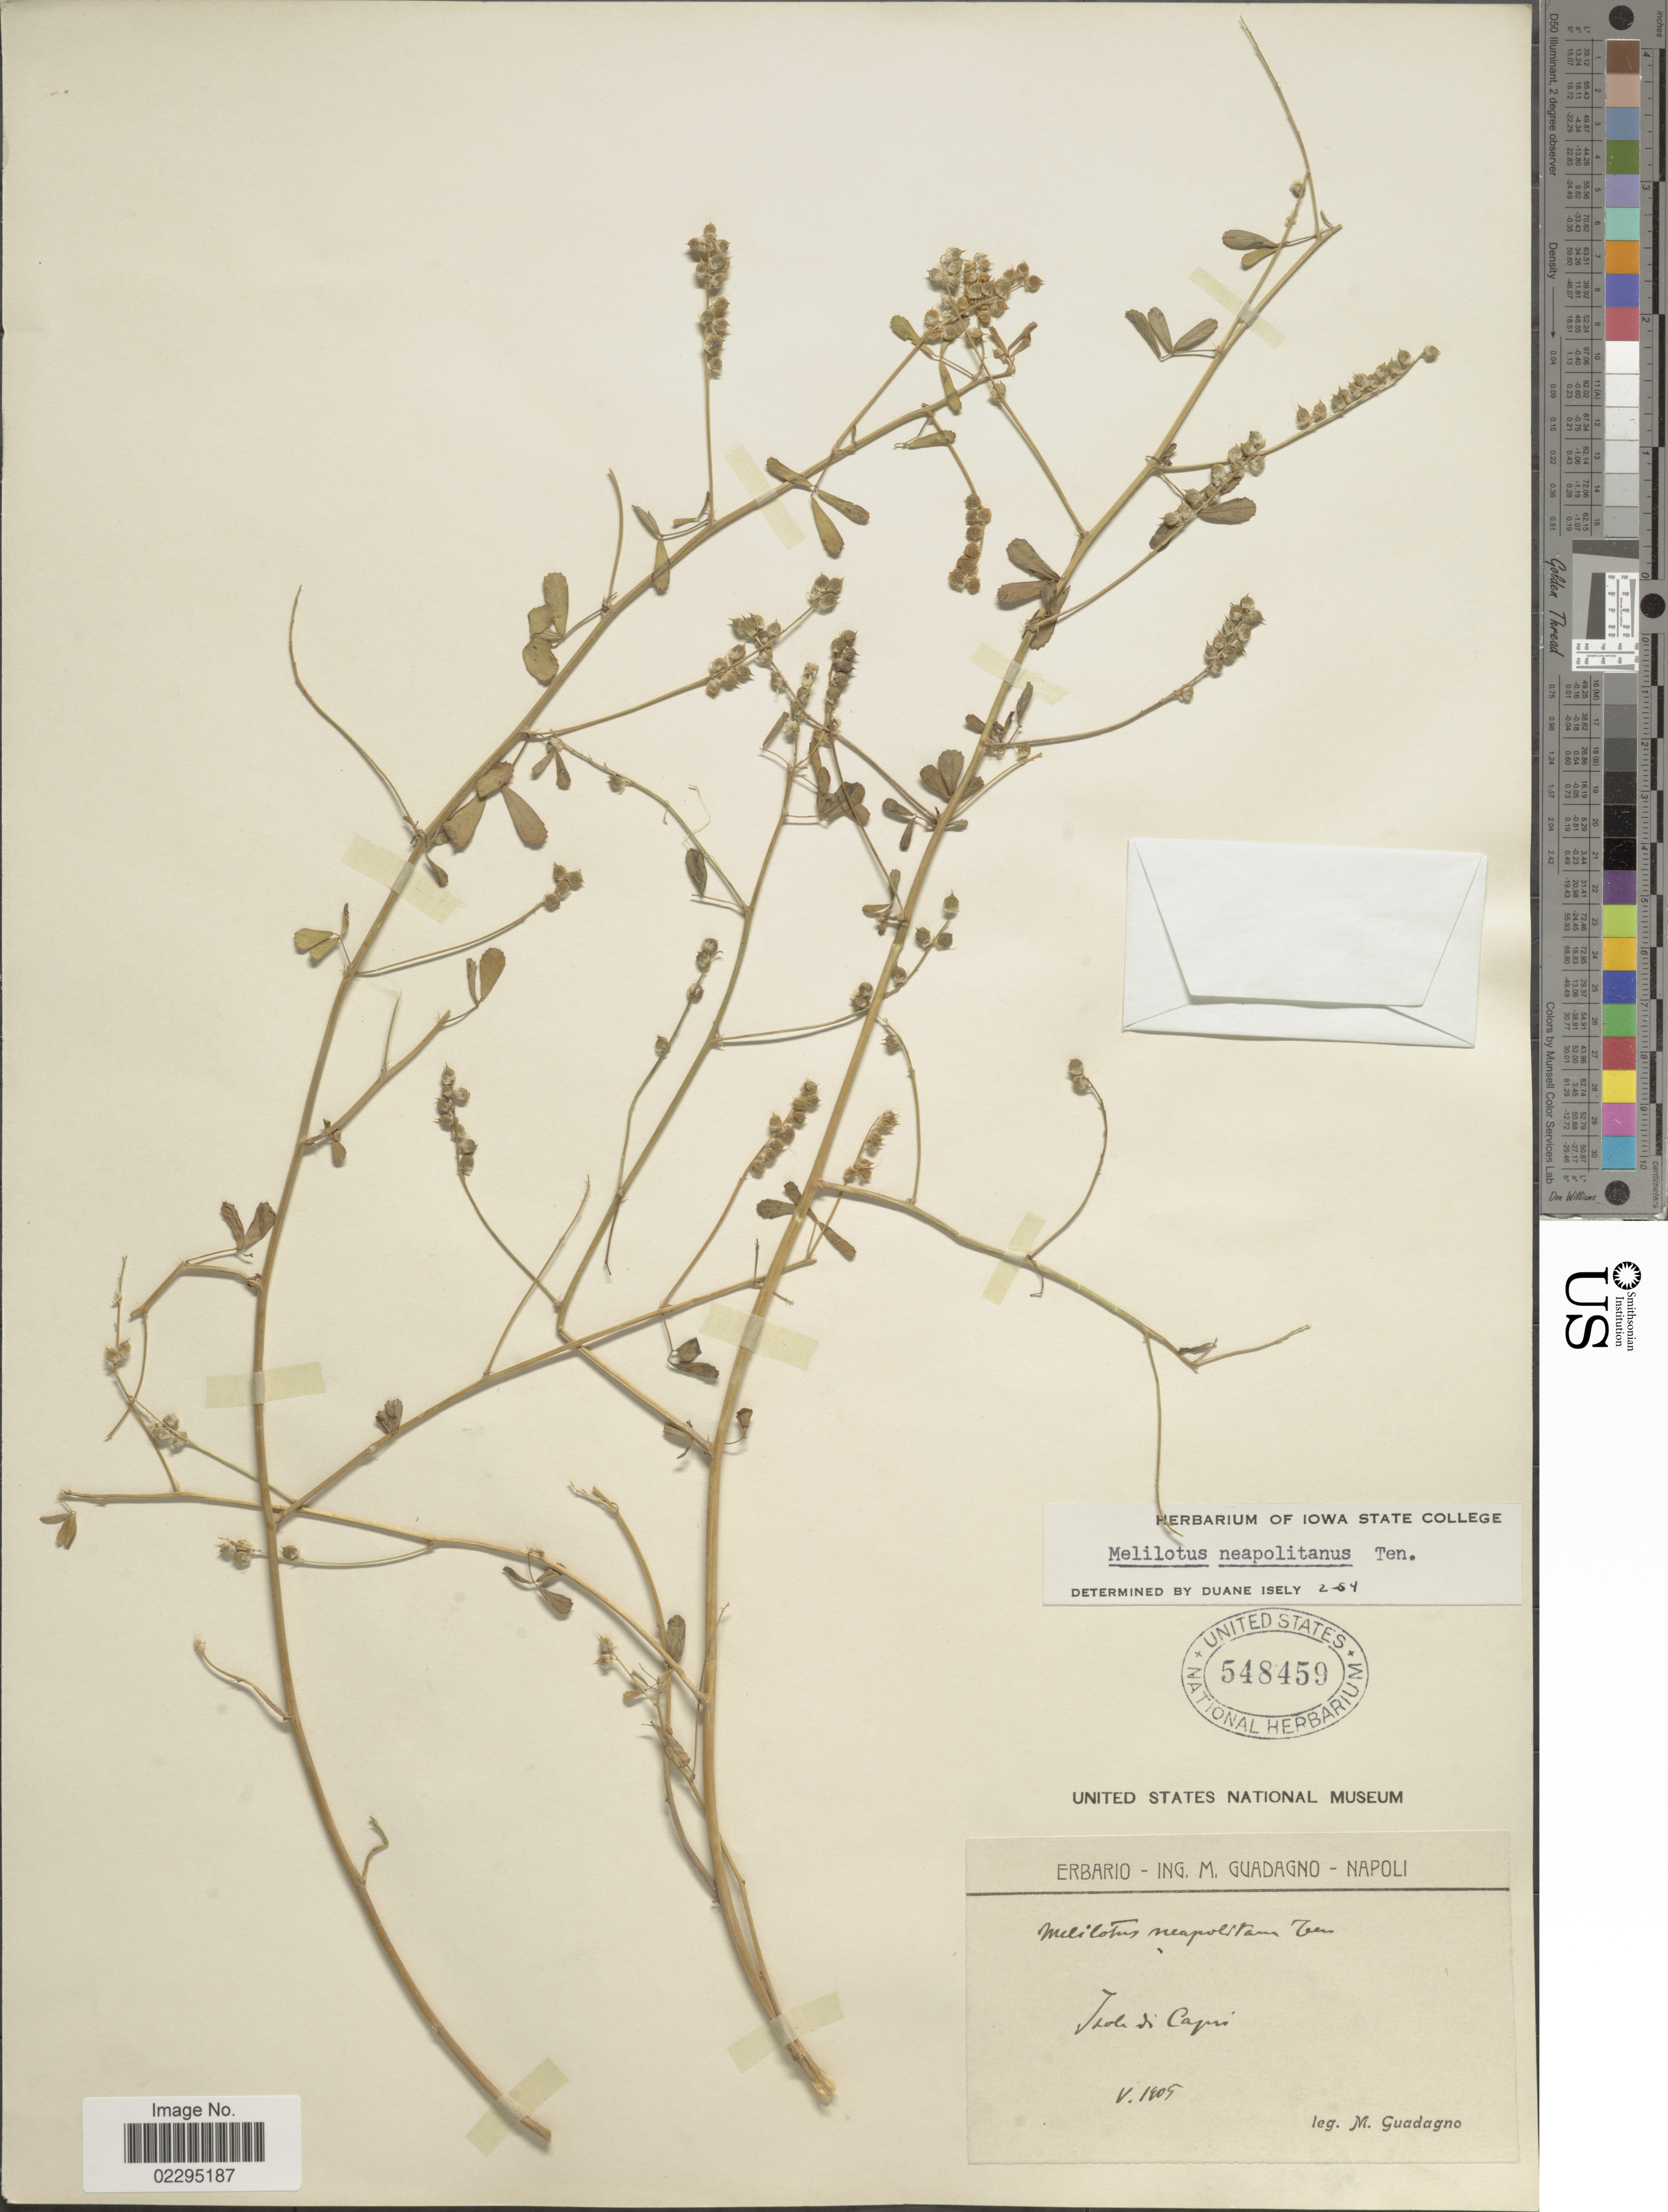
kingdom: Plantae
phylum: Tracheophyta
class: Magnoliopsida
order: Fabales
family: Fabaceae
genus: Melilotus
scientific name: Melilotus neapolitana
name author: Ten.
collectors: M. Guadagno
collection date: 1905-05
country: Italy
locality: Isole di Carpi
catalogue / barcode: US 548459